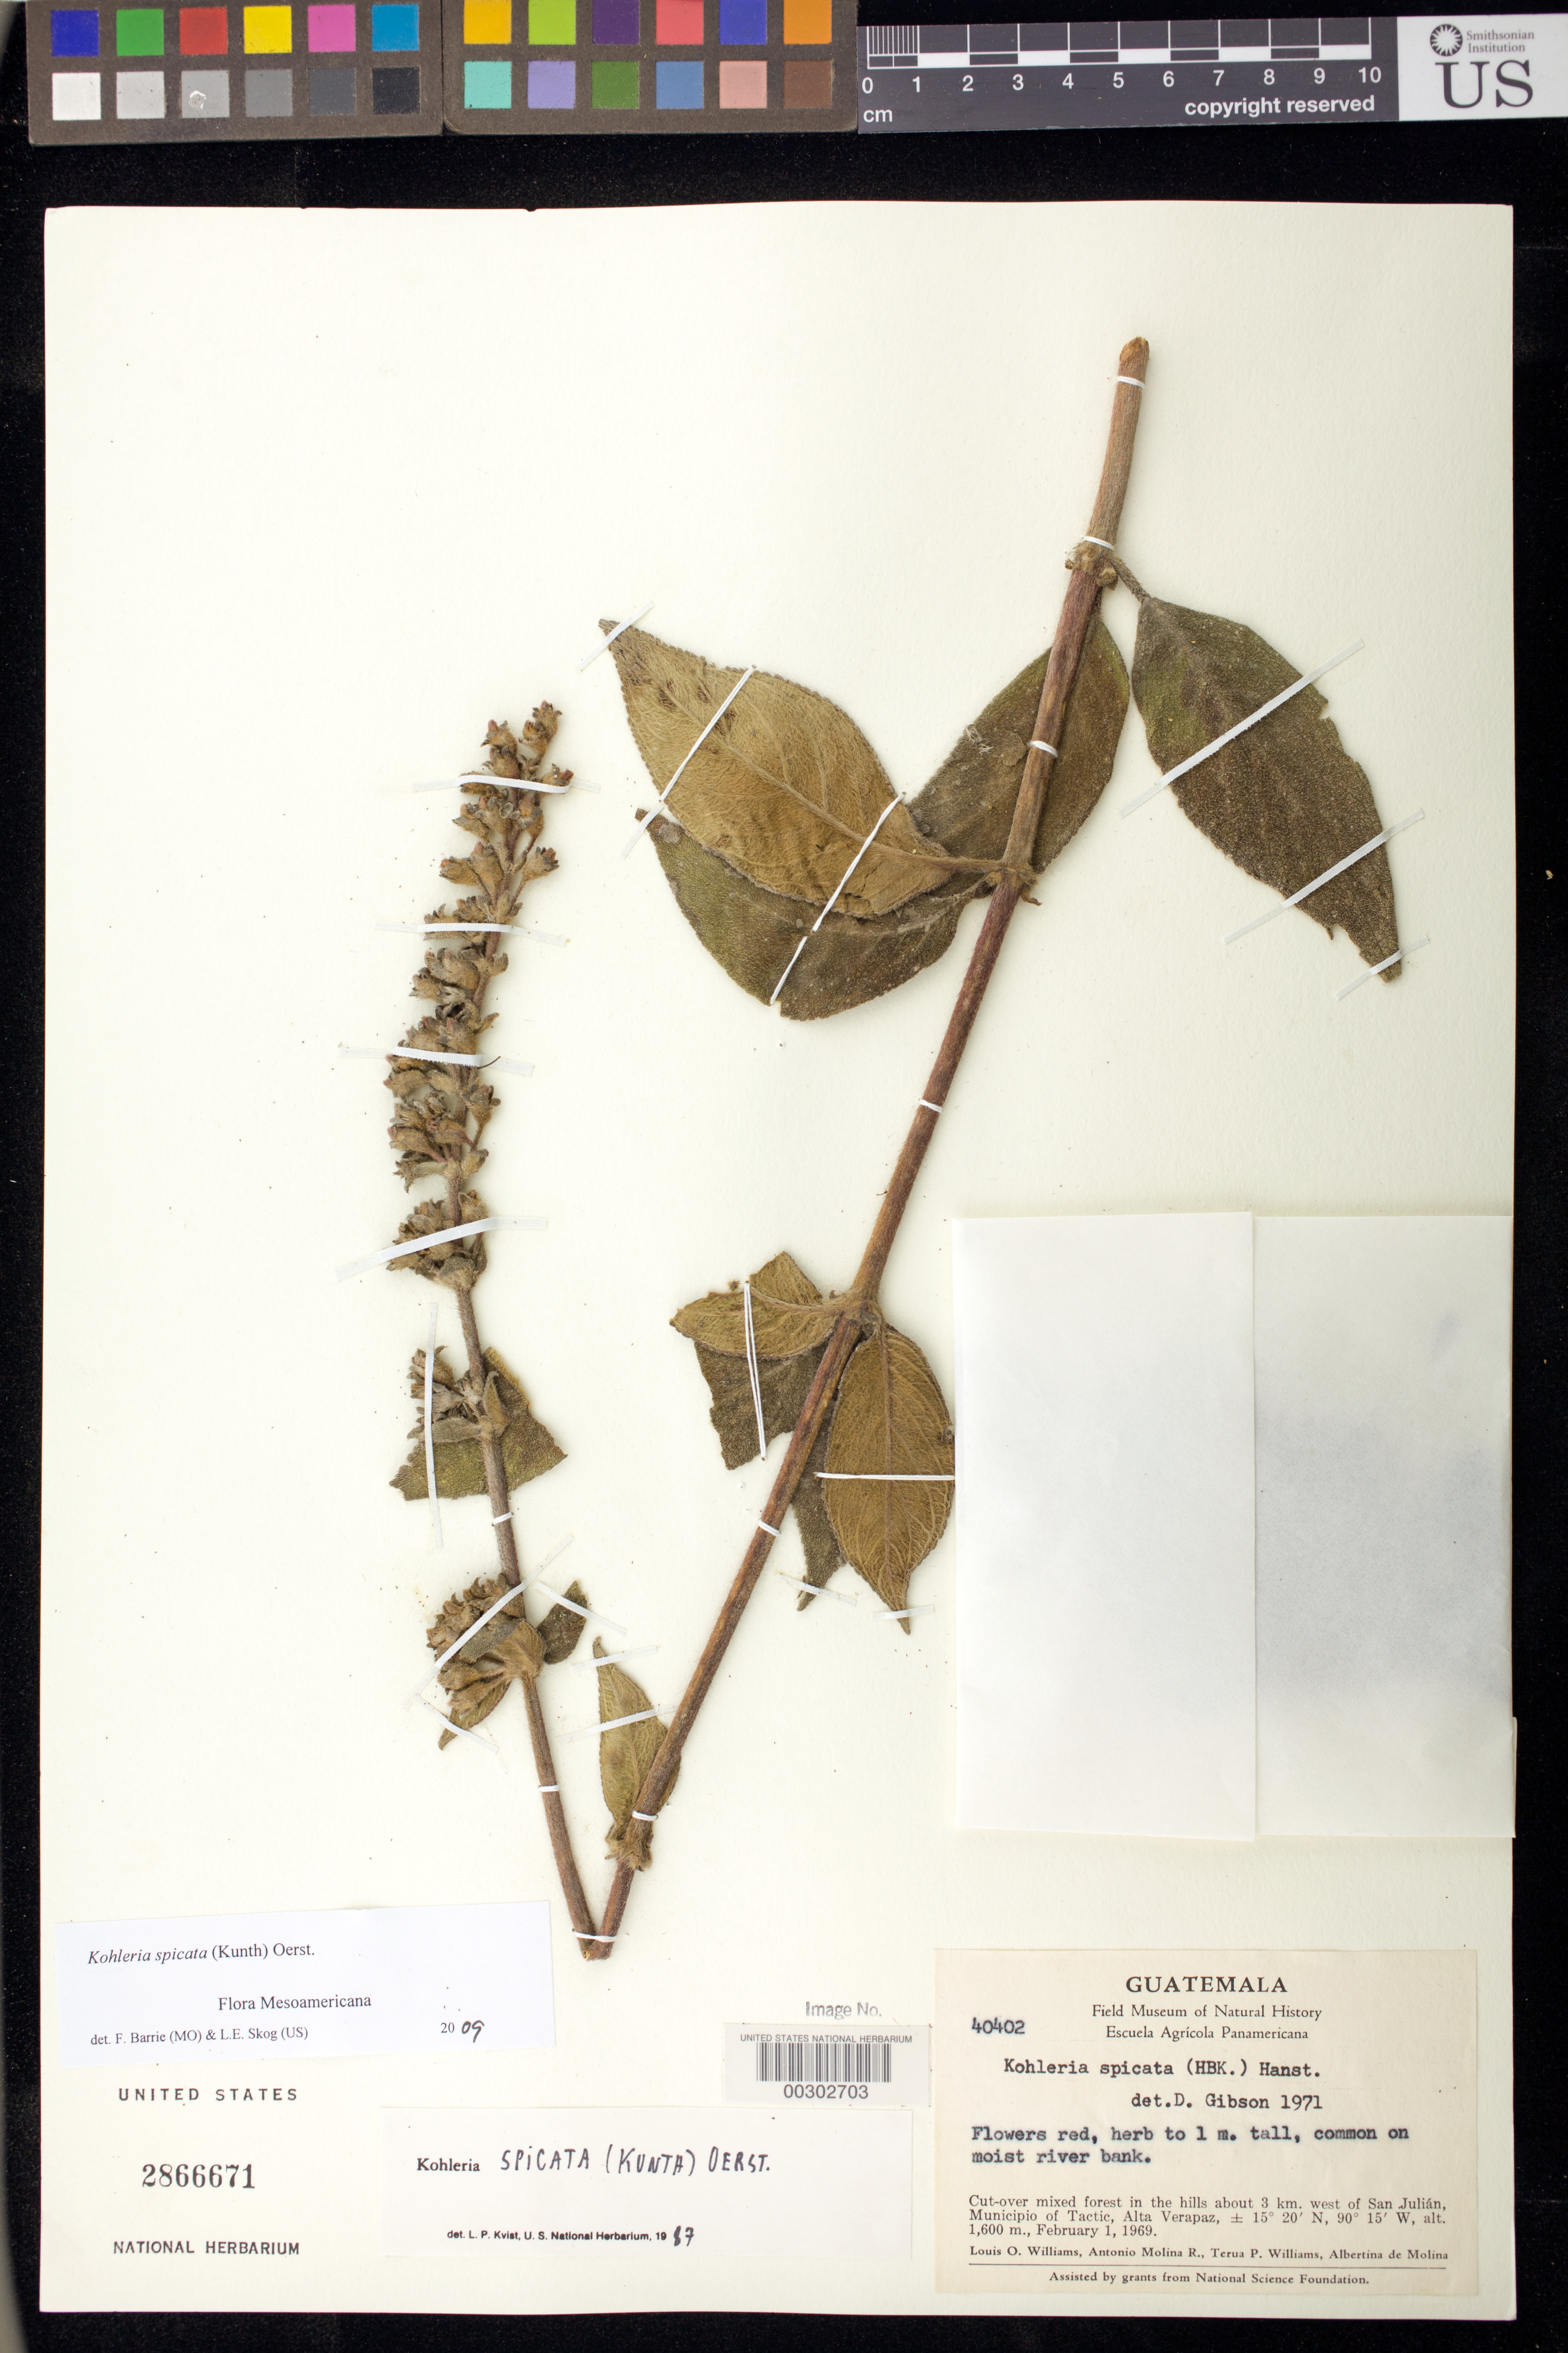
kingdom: Plantae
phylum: Tracheophyta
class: Magnoliopsida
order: Lamiales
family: Gesneriaceae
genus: Kohleria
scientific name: Kohleria spicata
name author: (Kunth) Oerst.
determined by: Skog, Laurence E.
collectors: L. O. Williams, A. Molina R., T. P. Williams & A. Molina R.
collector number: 40402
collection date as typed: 01 Feb 1969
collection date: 1969-02-01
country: Guatemala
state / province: Alta Verapaz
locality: ca. 3 km W of San Julian, Mpio. Tactic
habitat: moist river bank, in cutover mixed forest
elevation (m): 1600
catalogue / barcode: US 2866671